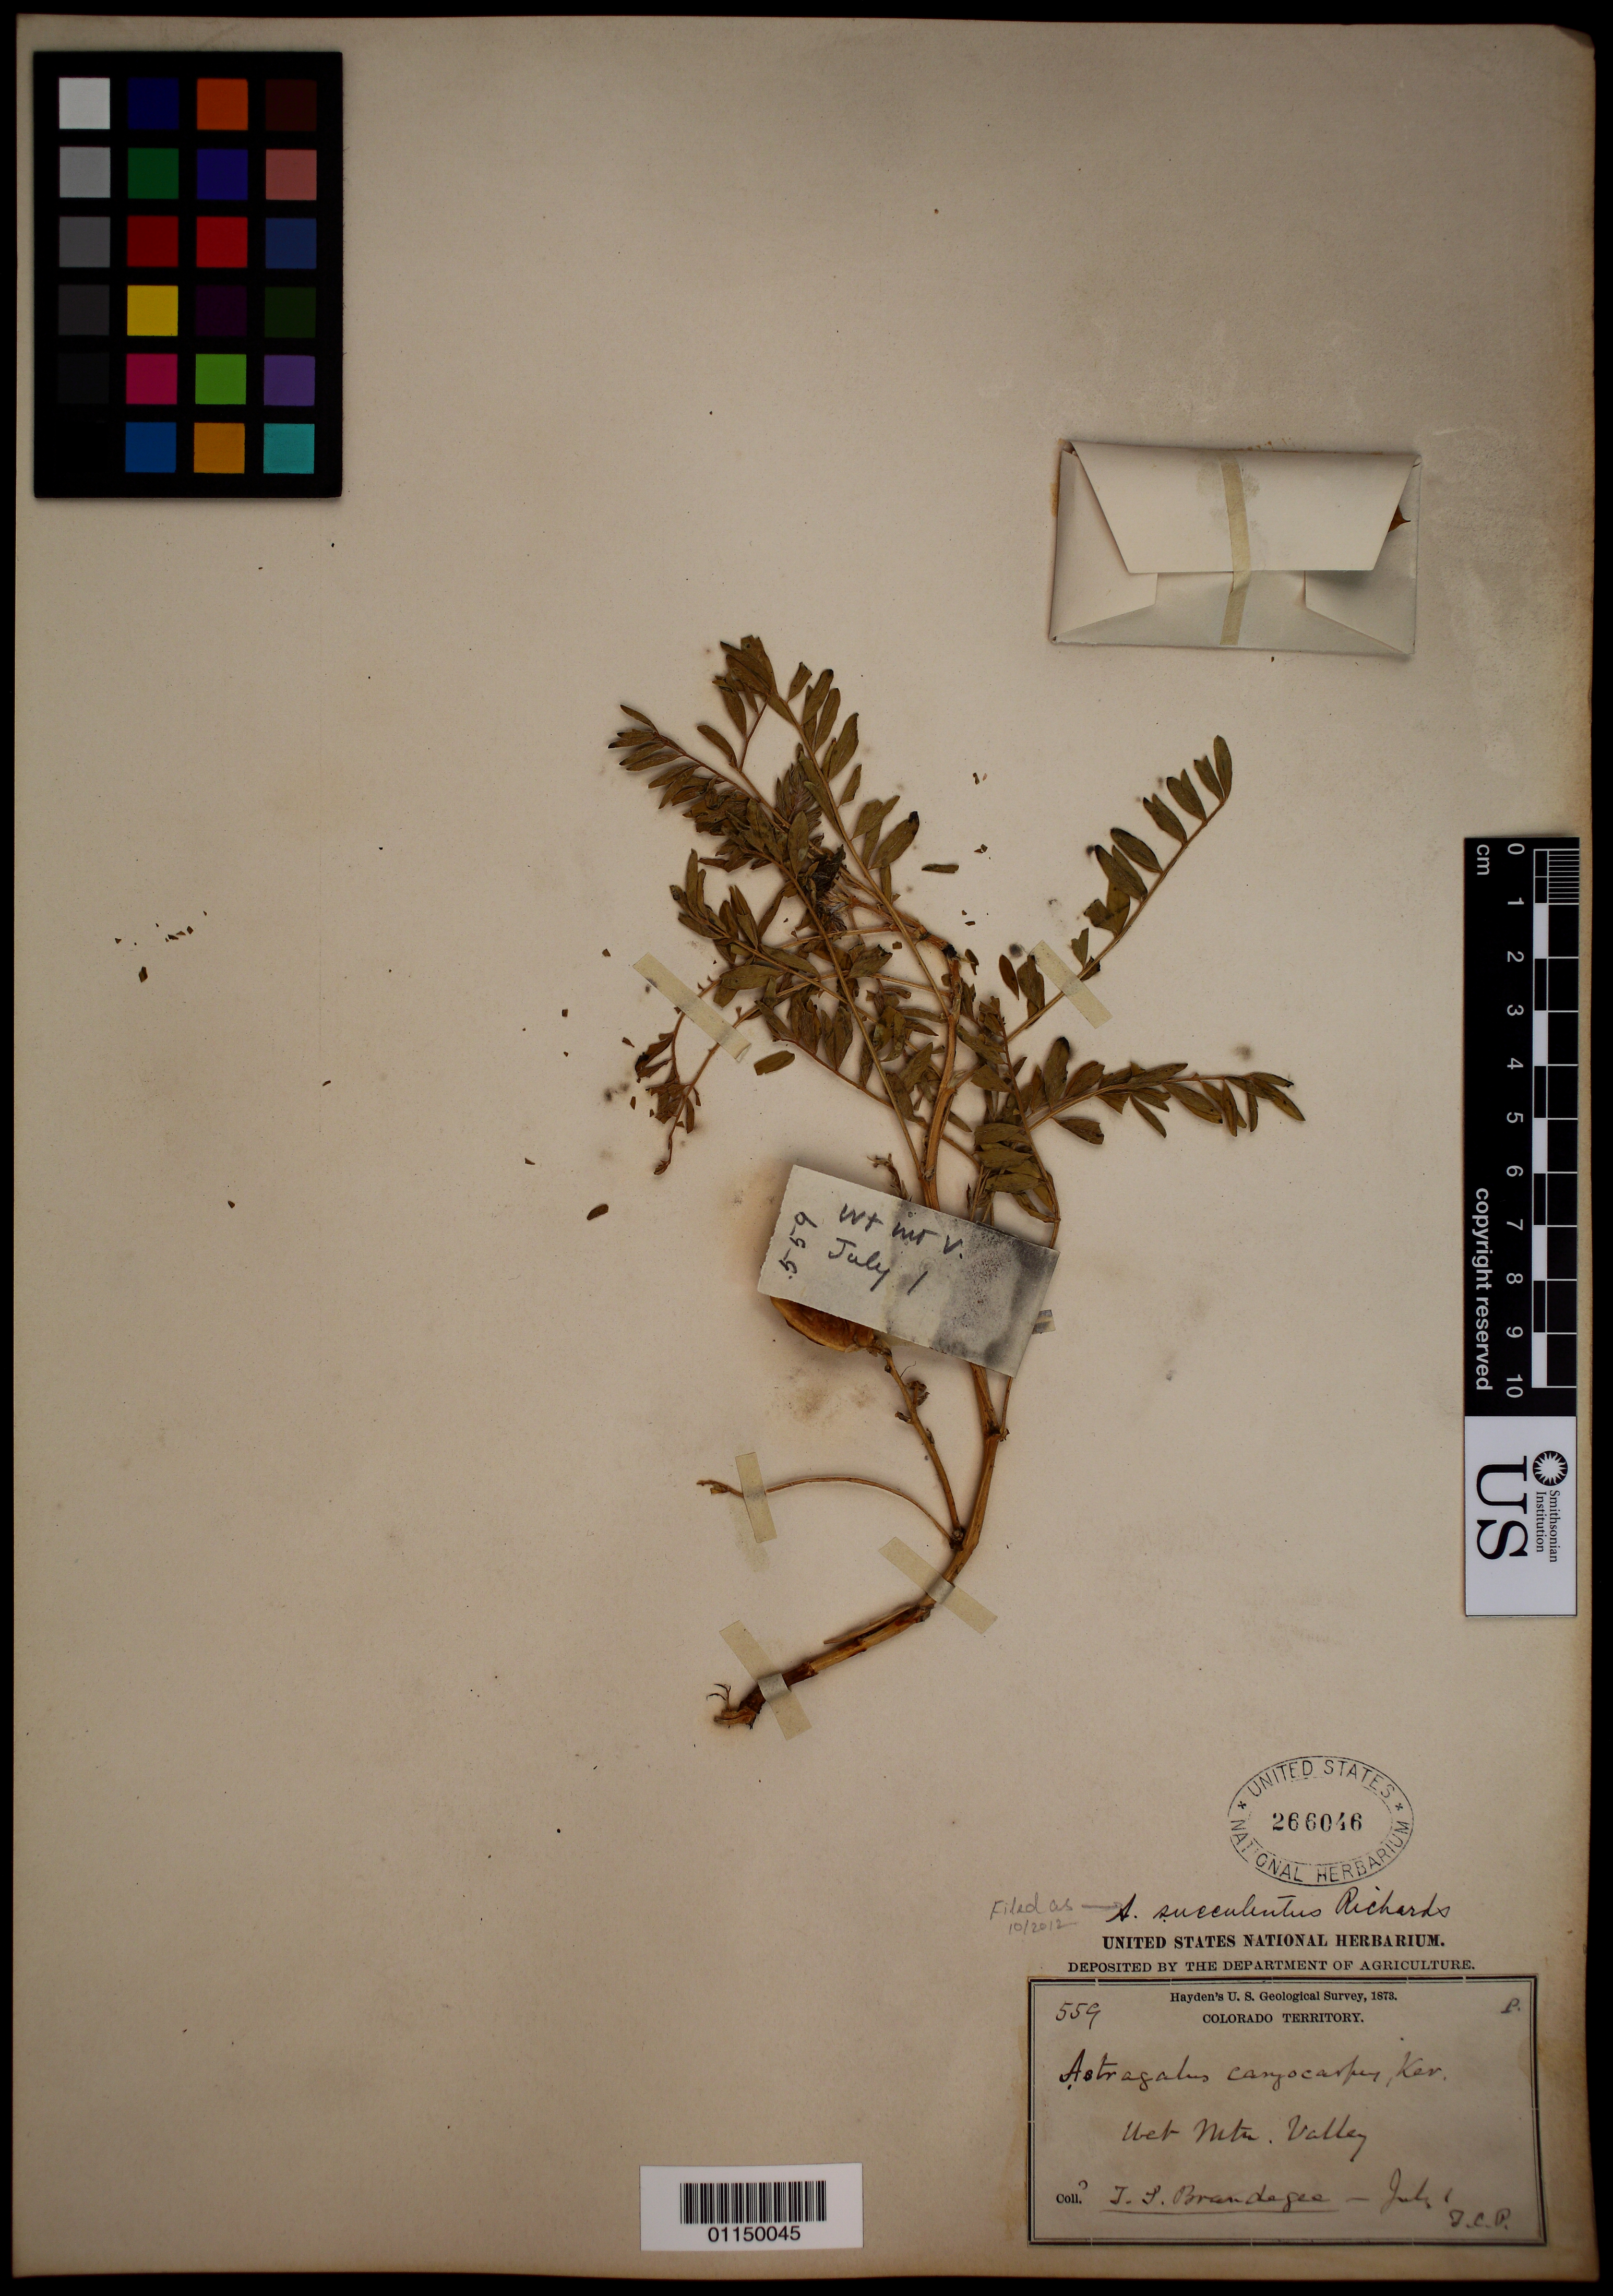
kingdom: Plantae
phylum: Tracheophyta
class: Magnoliopsida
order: Fabales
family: Fabaceae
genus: Astragalus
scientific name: Astragalus succulentus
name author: Richardson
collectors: T. S. Brandegee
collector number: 559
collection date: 1873-07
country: United States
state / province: Colorado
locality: Ute Mts.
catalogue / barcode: US 266046